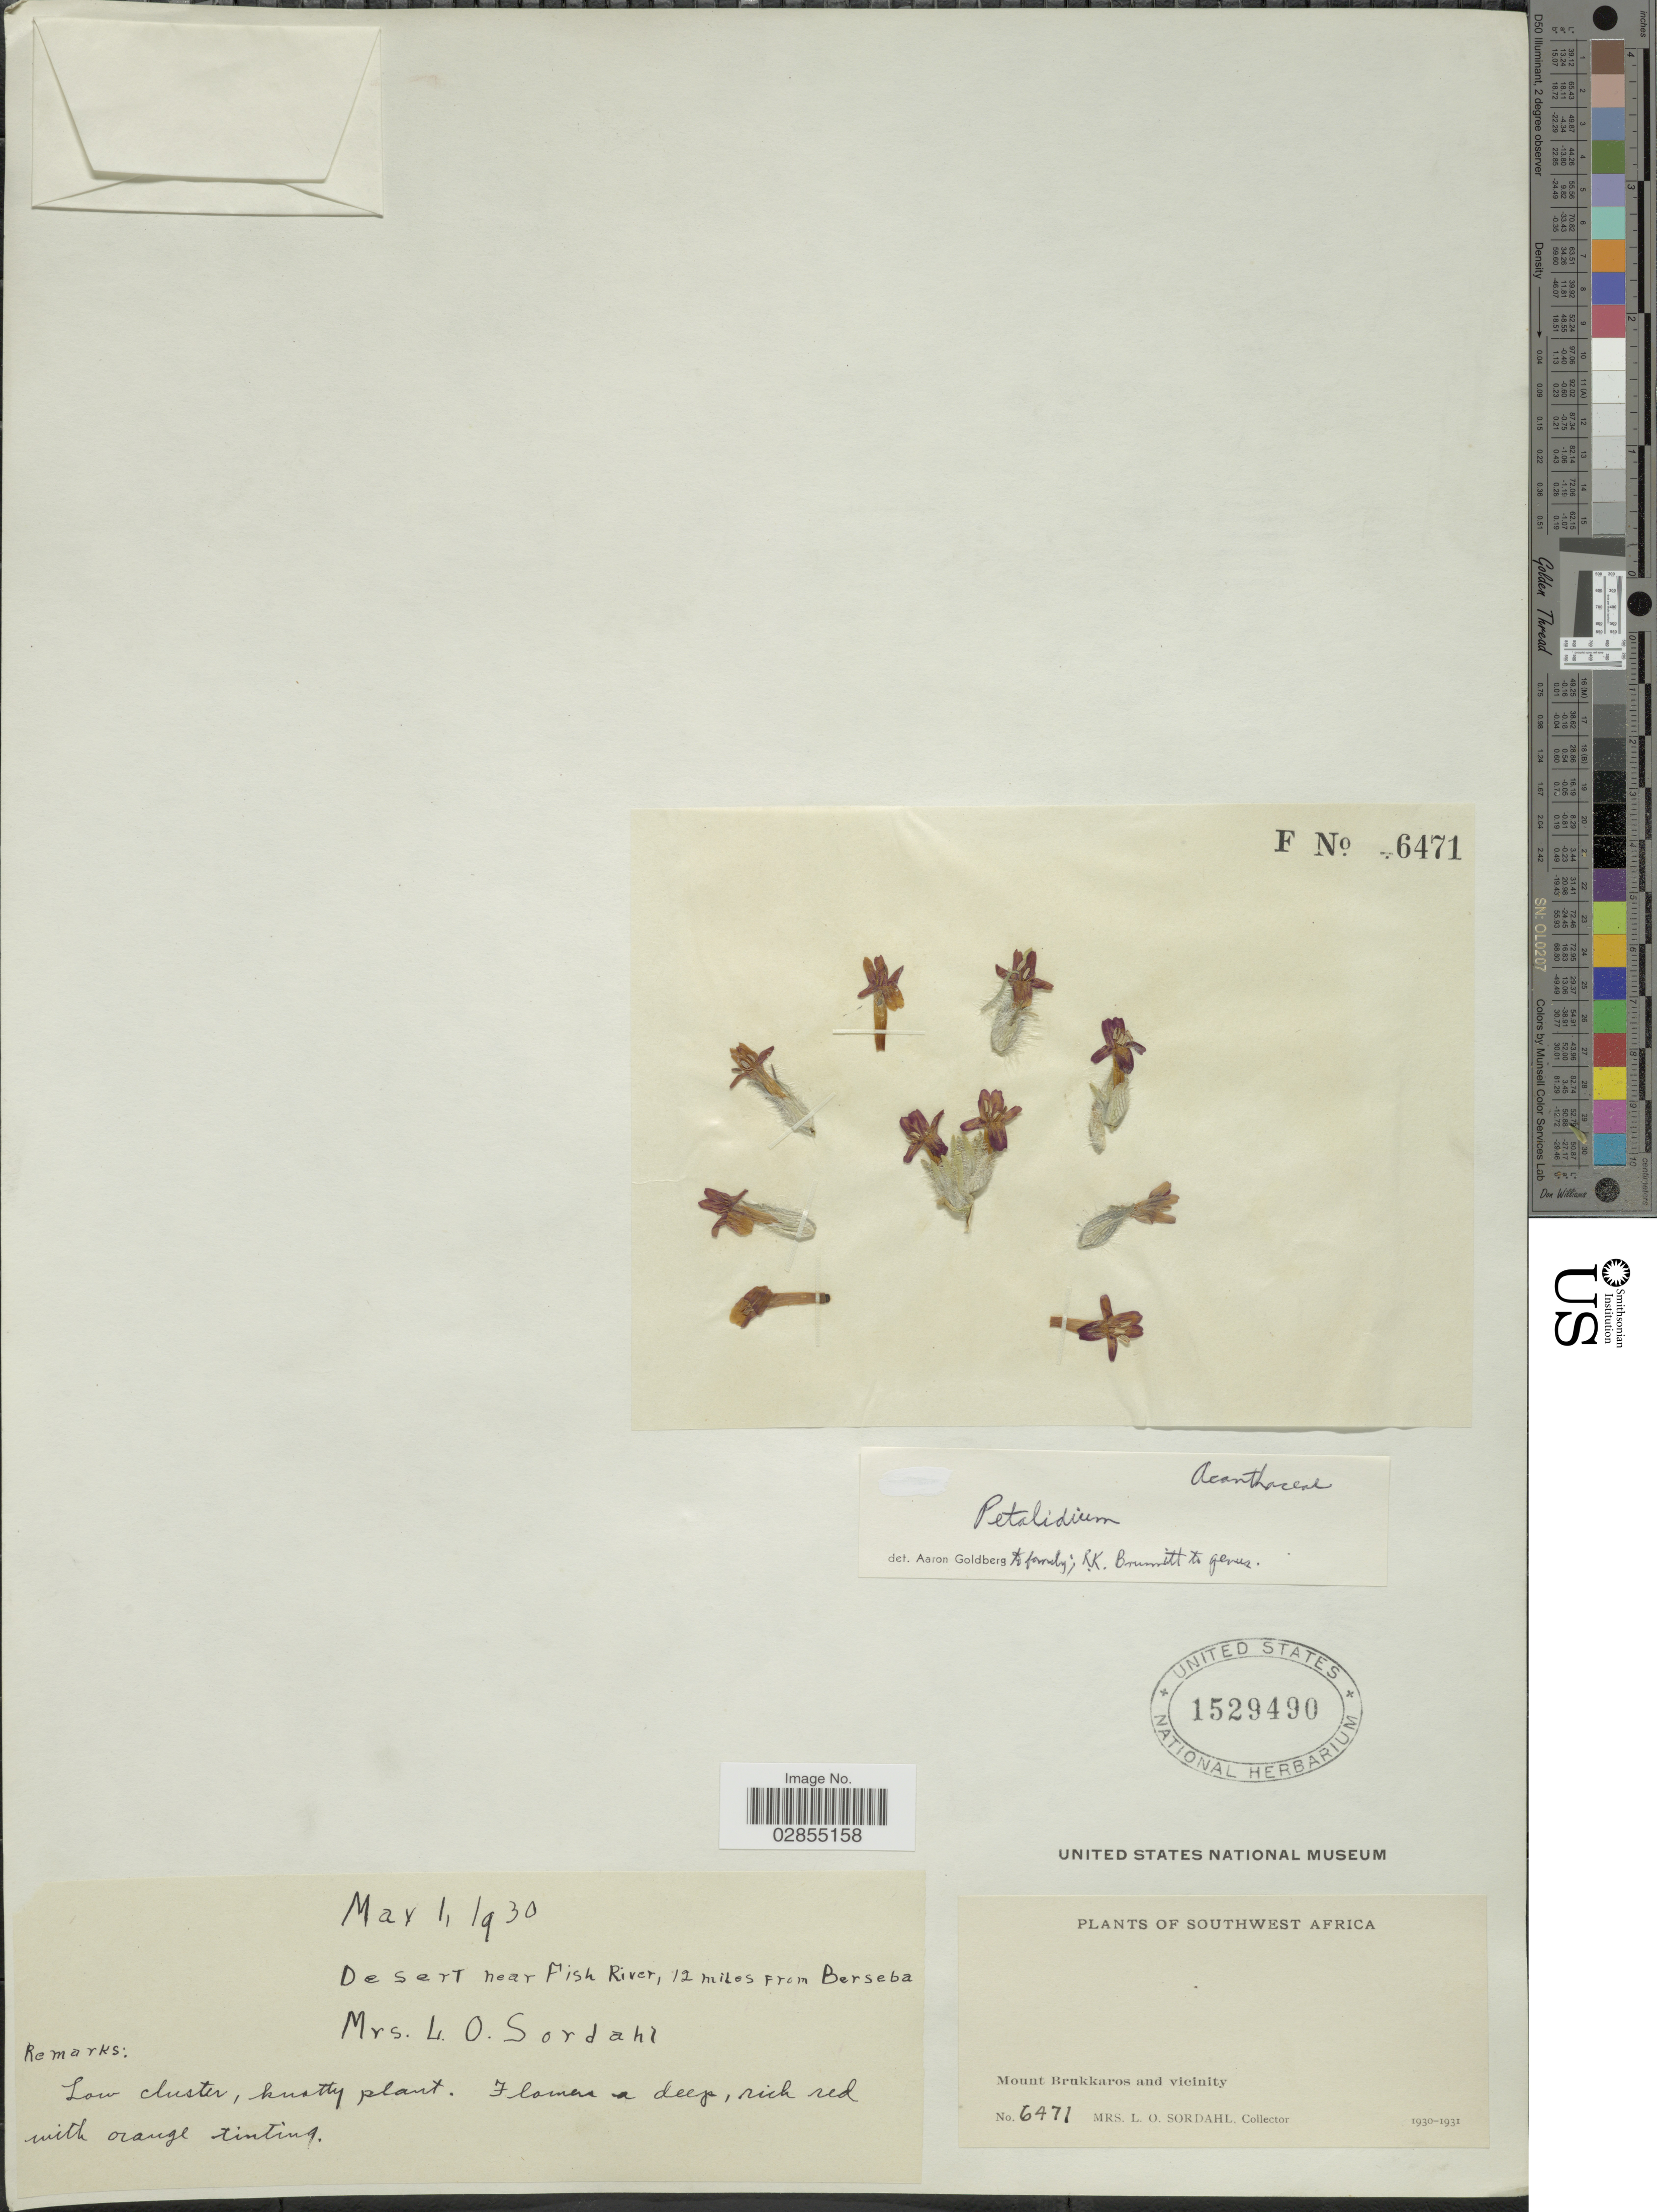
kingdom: Plantae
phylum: Tracheophyta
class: Magnoliopsida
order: Lamiales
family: Acanthaceae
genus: Petalidium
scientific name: Petalidium sp.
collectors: L. Sordahl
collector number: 6471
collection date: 1930-05-01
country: Namibia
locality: Southwest Africa. Desert near Fish River, 12 miles from Berseba. Mount Brukkaros and vicinity.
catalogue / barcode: US 1529490